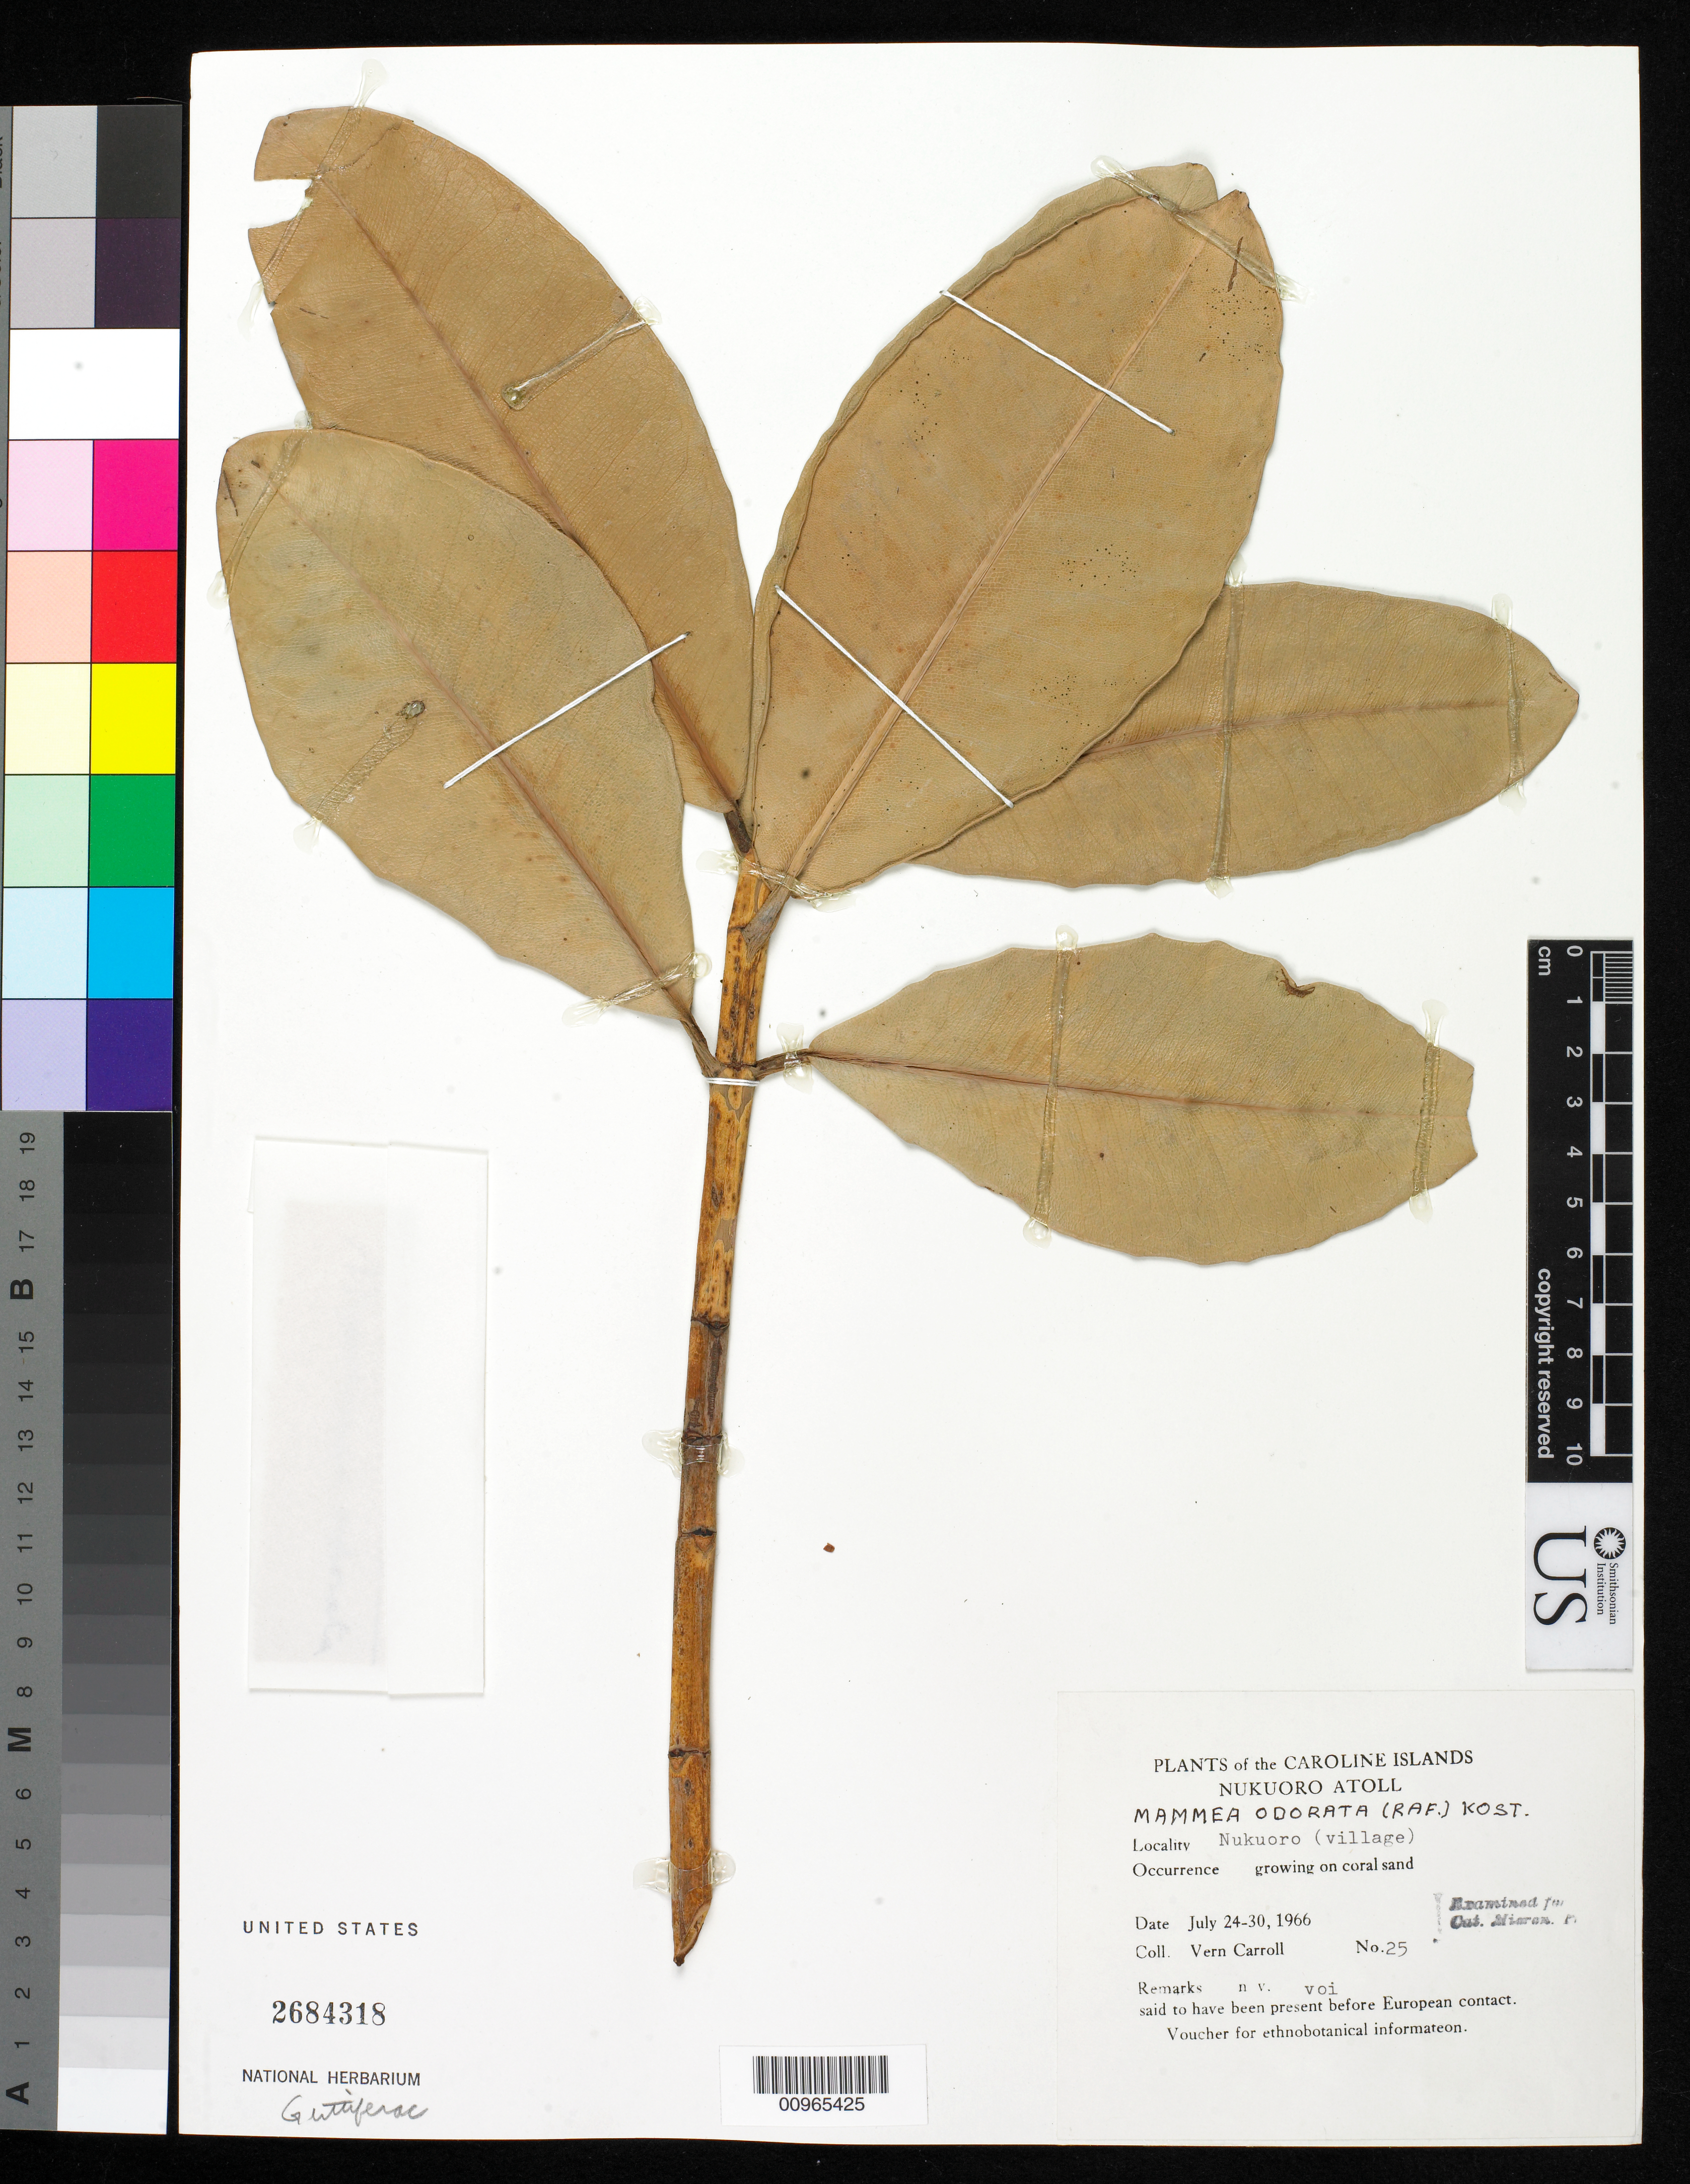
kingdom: Plantae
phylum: Tracheophyta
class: Magnoliopsida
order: Malpighiales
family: Calophyllaceae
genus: Mammea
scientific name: Mammea odorata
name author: (Raf.) Kosterm.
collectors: V. Carroll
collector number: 25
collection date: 1966-07-24/1966-07-30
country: Micronesia, Federated States of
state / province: Pohnpei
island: Nukuoro Atoll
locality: Nukuoro village, Nukuoro Islet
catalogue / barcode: US 2684318